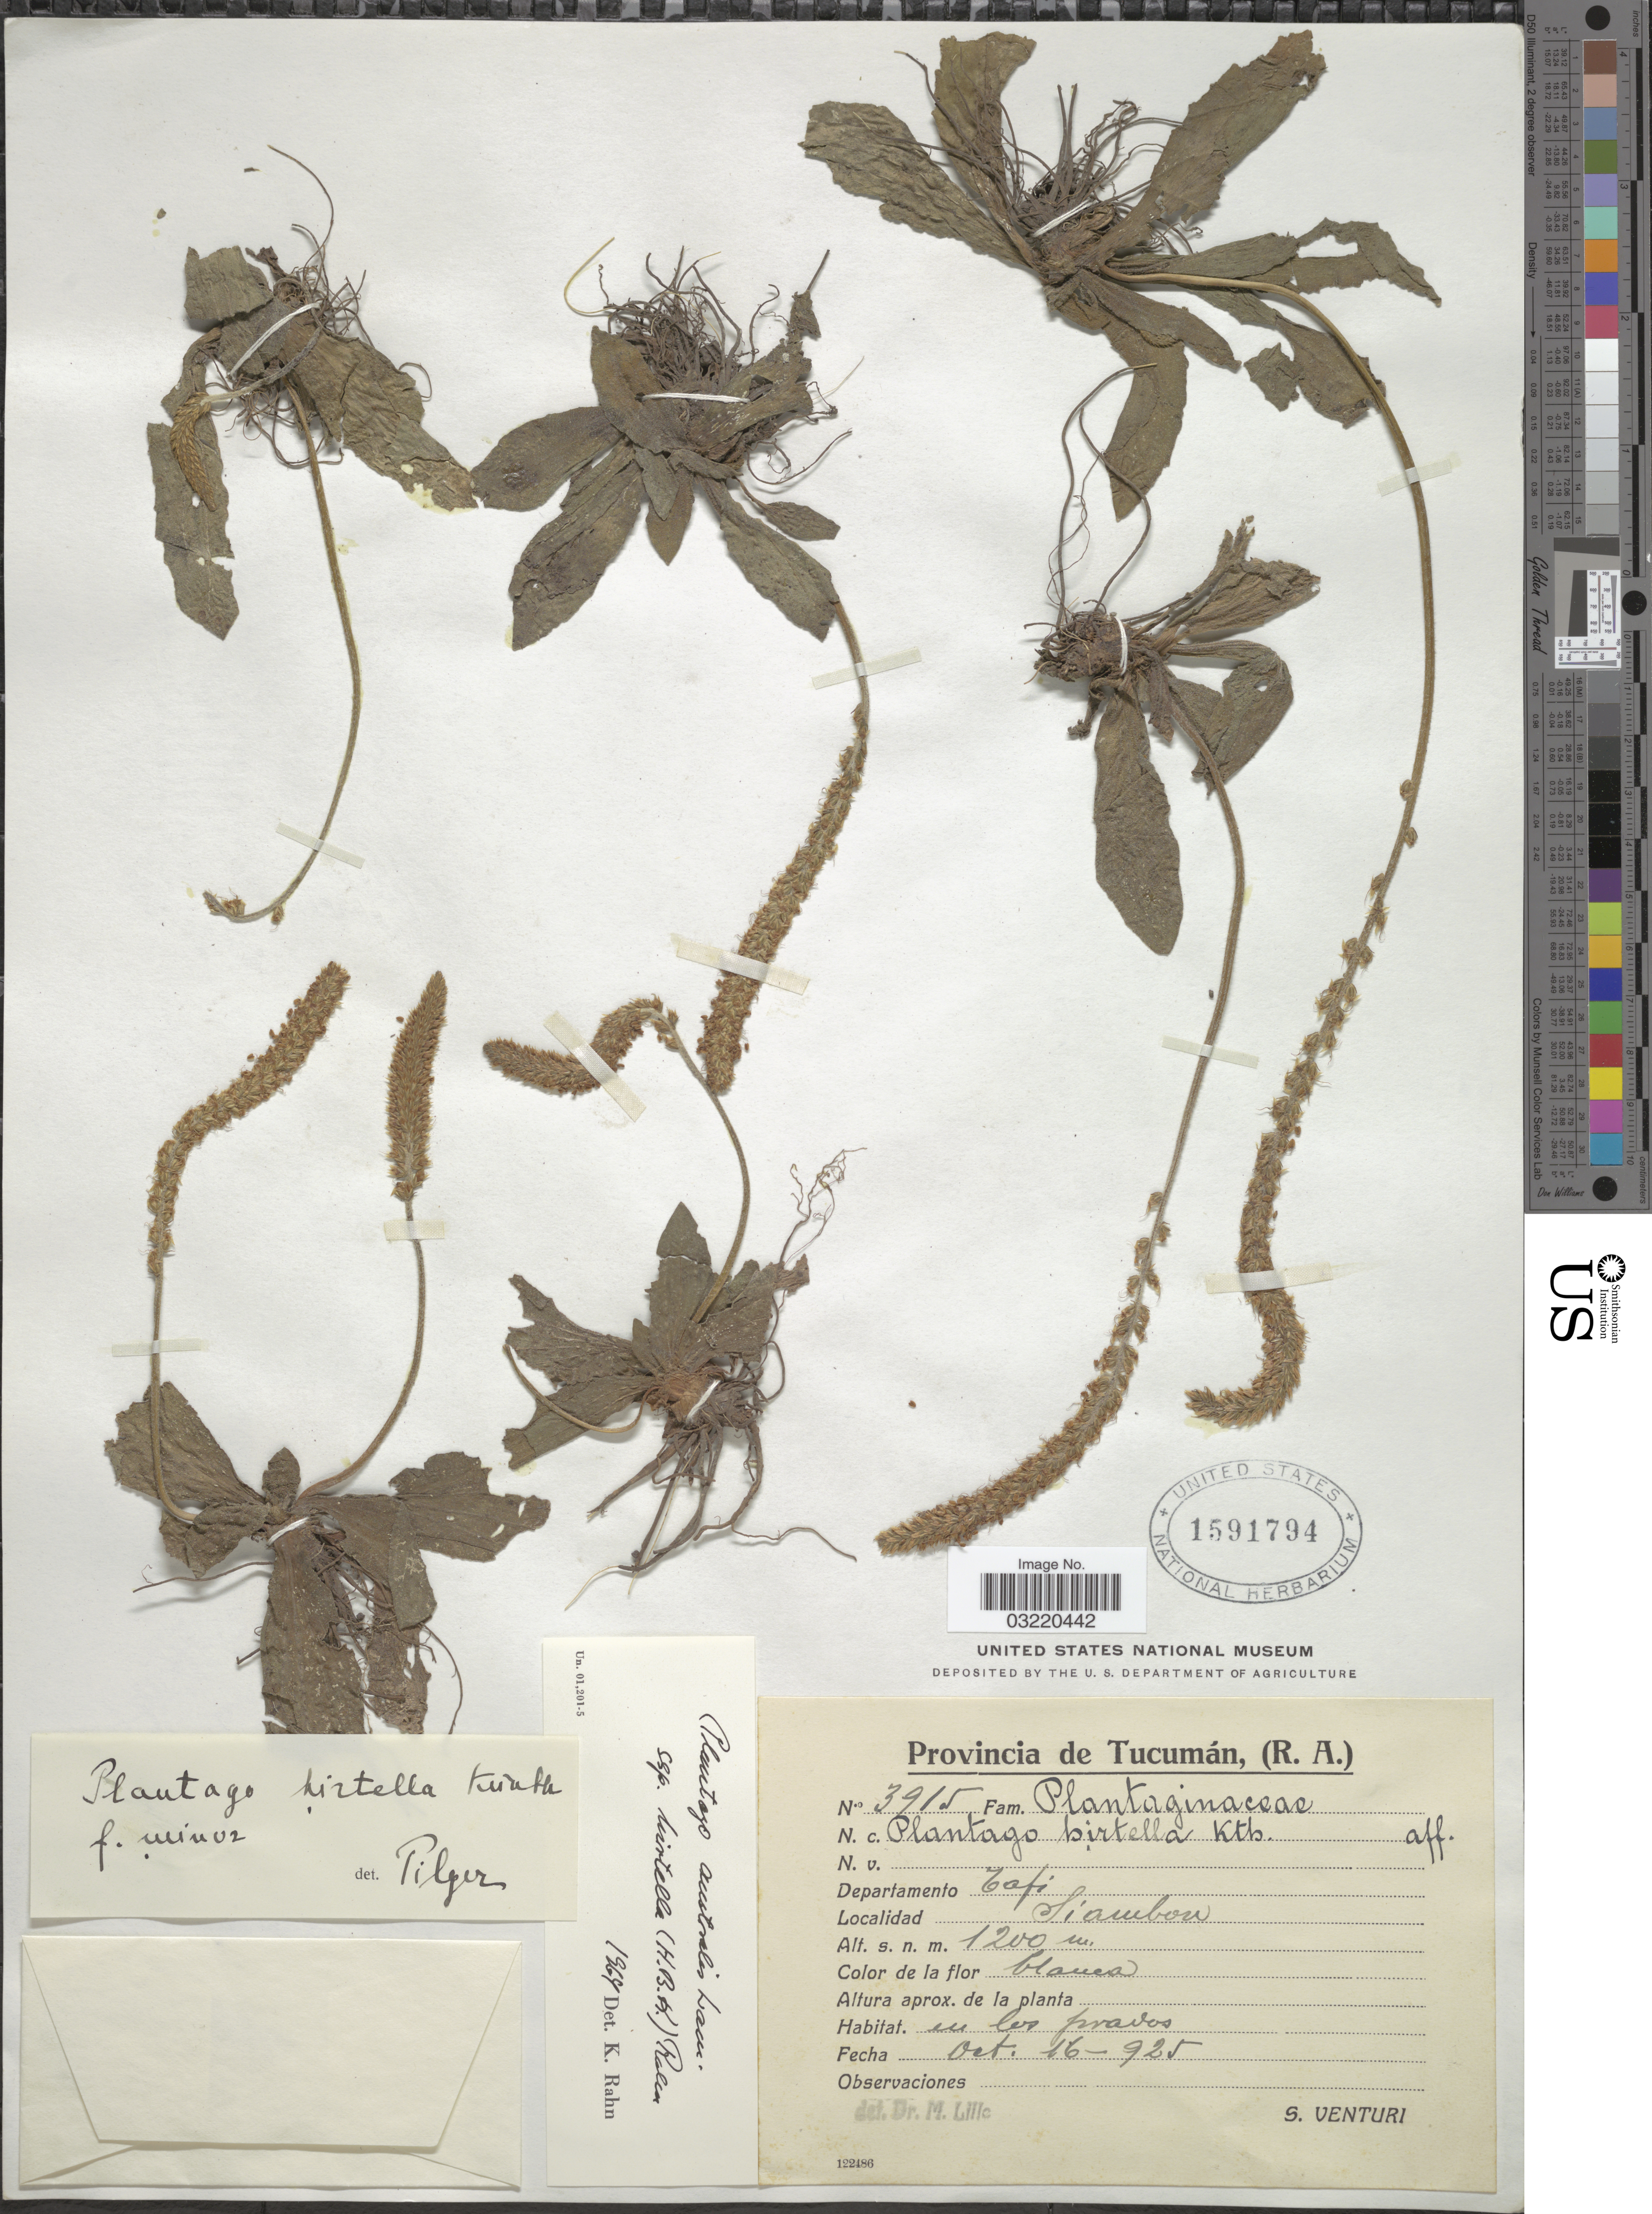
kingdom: Plantae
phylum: Tracheophyta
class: Magnoliopsida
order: Lamiales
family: Plantaginaceae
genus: Plantago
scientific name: Plantago australis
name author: Lam.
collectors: S. Venturi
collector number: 3915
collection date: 1925-10-16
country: Argentina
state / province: Tucuman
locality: Departamento Tafi. Siamboa.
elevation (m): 1200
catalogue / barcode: US 1591794